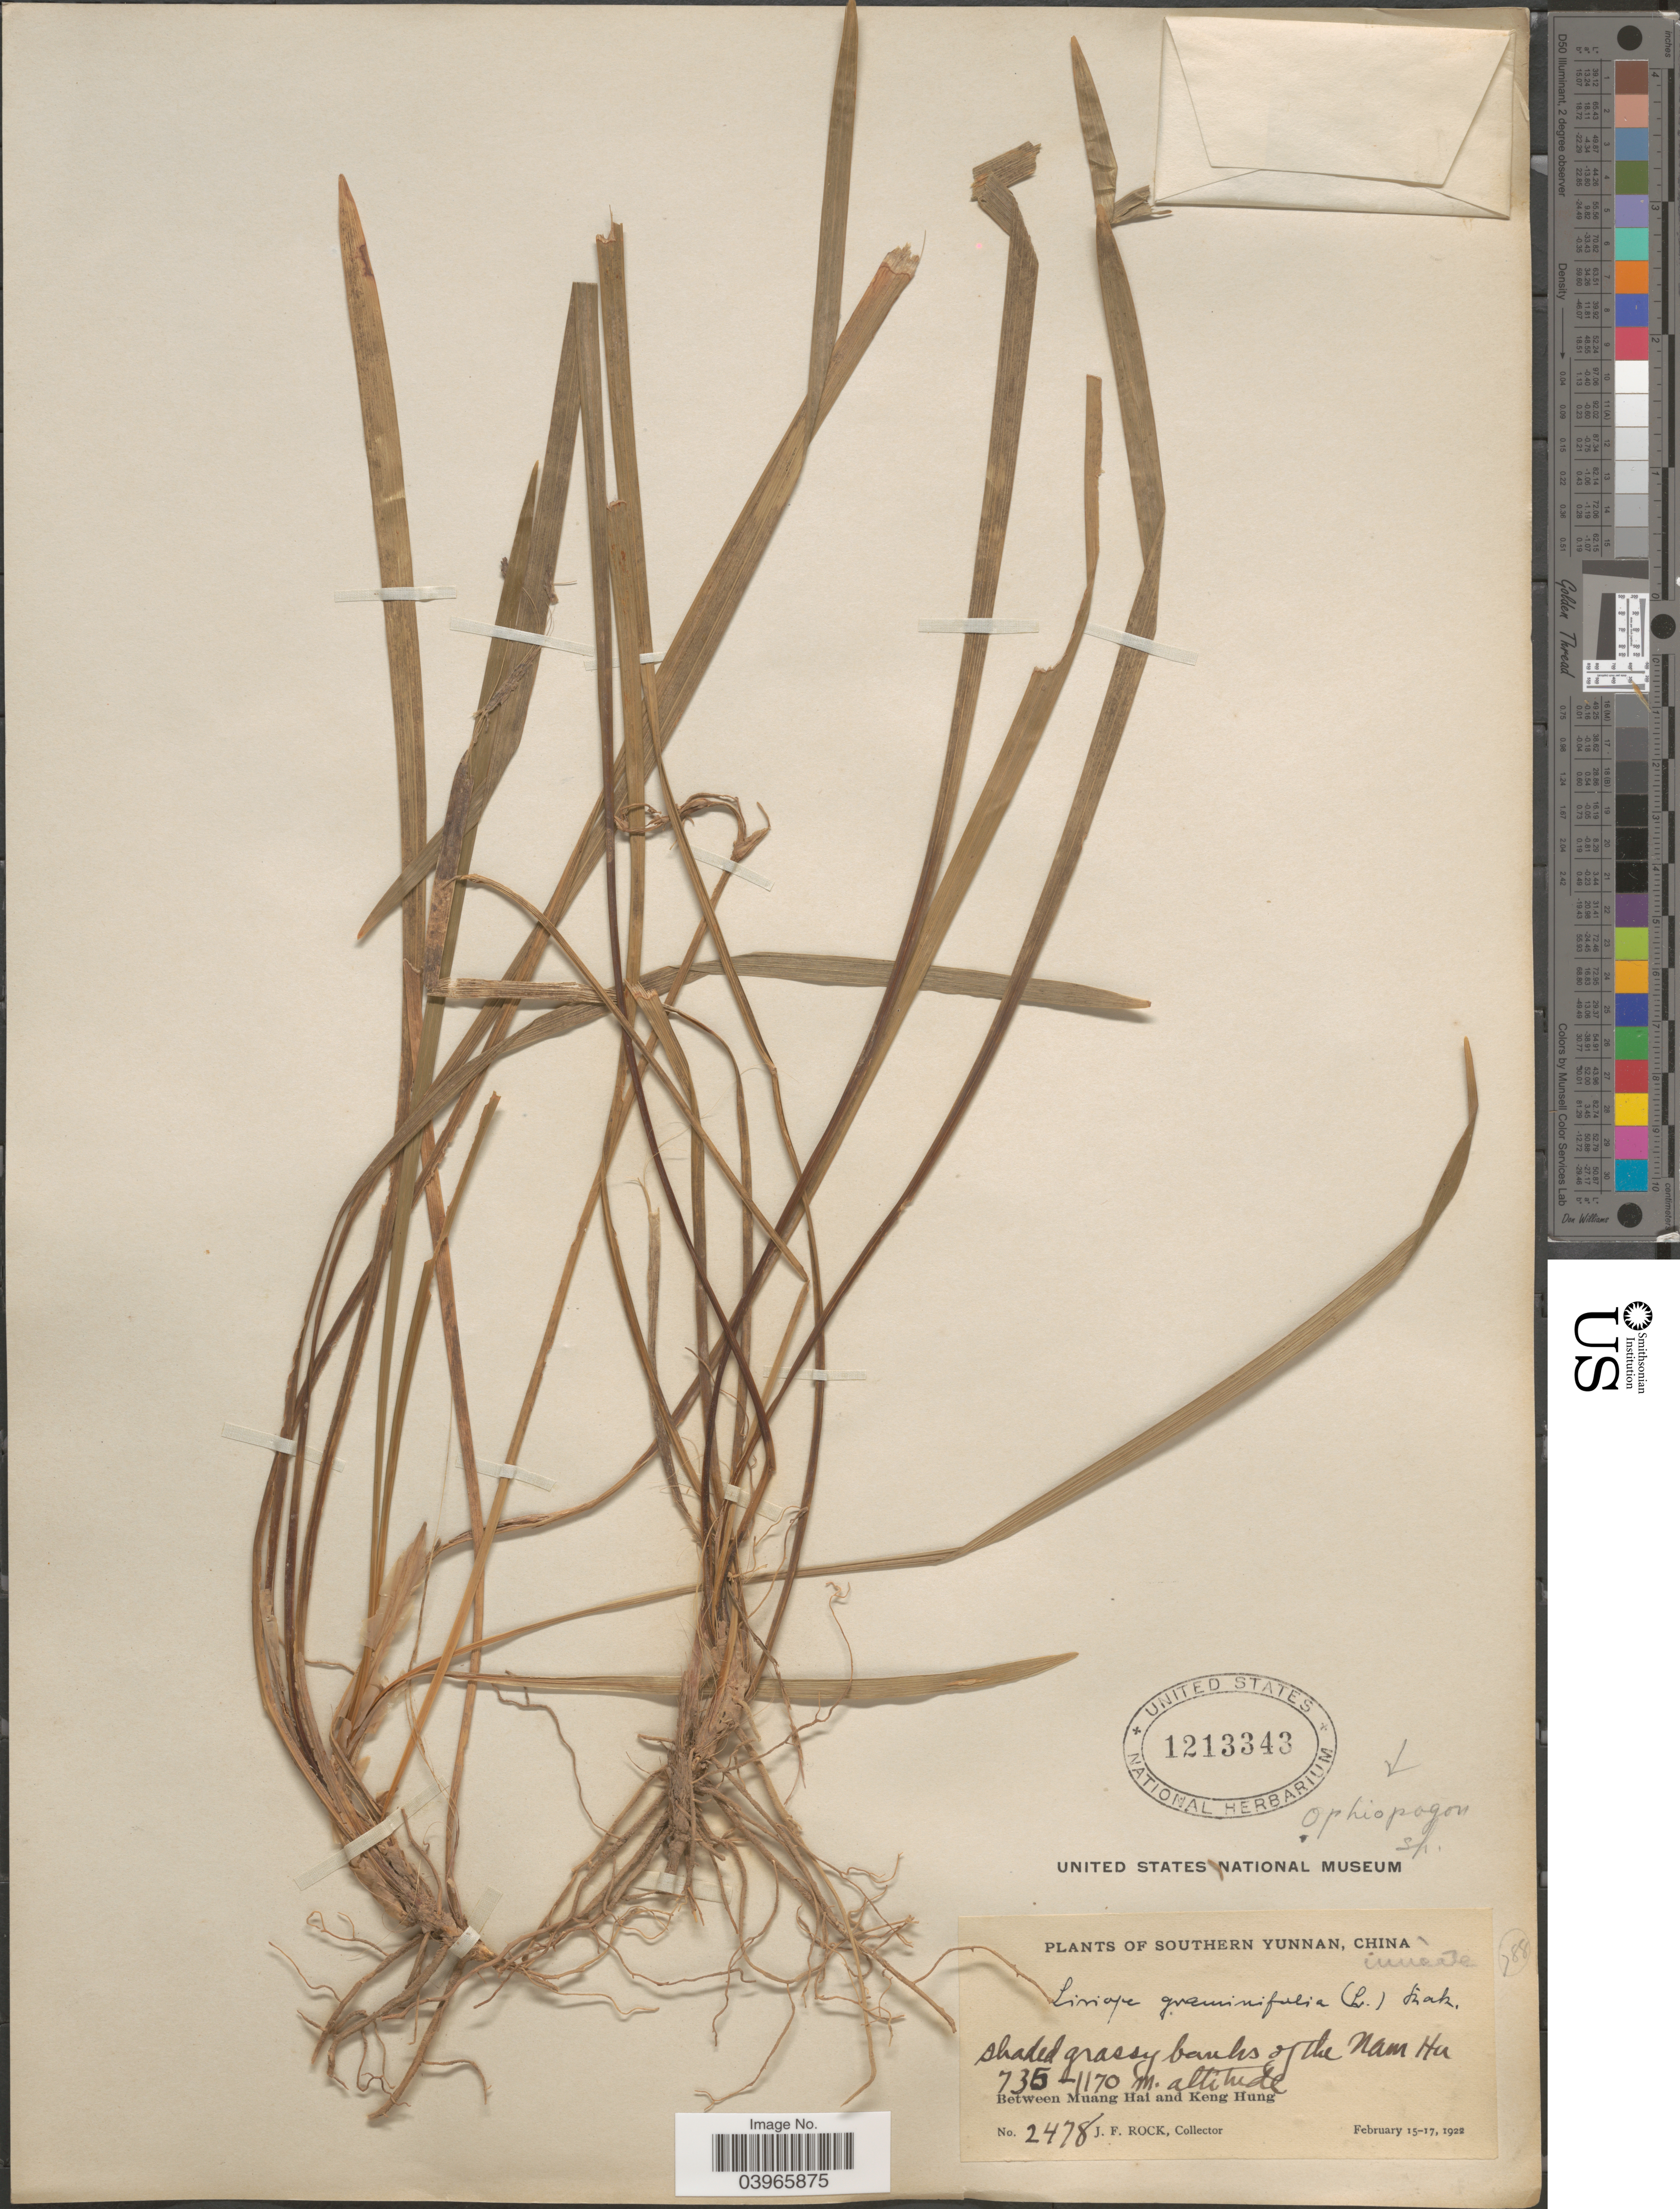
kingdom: Plantae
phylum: Tracheophyta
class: Liliopsida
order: Asparagales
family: Asparagaceae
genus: Ophiopogon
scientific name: Ophiopogon sp.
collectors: J. Rock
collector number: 2478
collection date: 1922-02-15/1922-02-17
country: China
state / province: Yunnan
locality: Southern Yunnan. Banks of the Nam Hu. [interpreted] Between Muang Hai and Keng Hung.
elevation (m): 735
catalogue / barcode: US 1213343